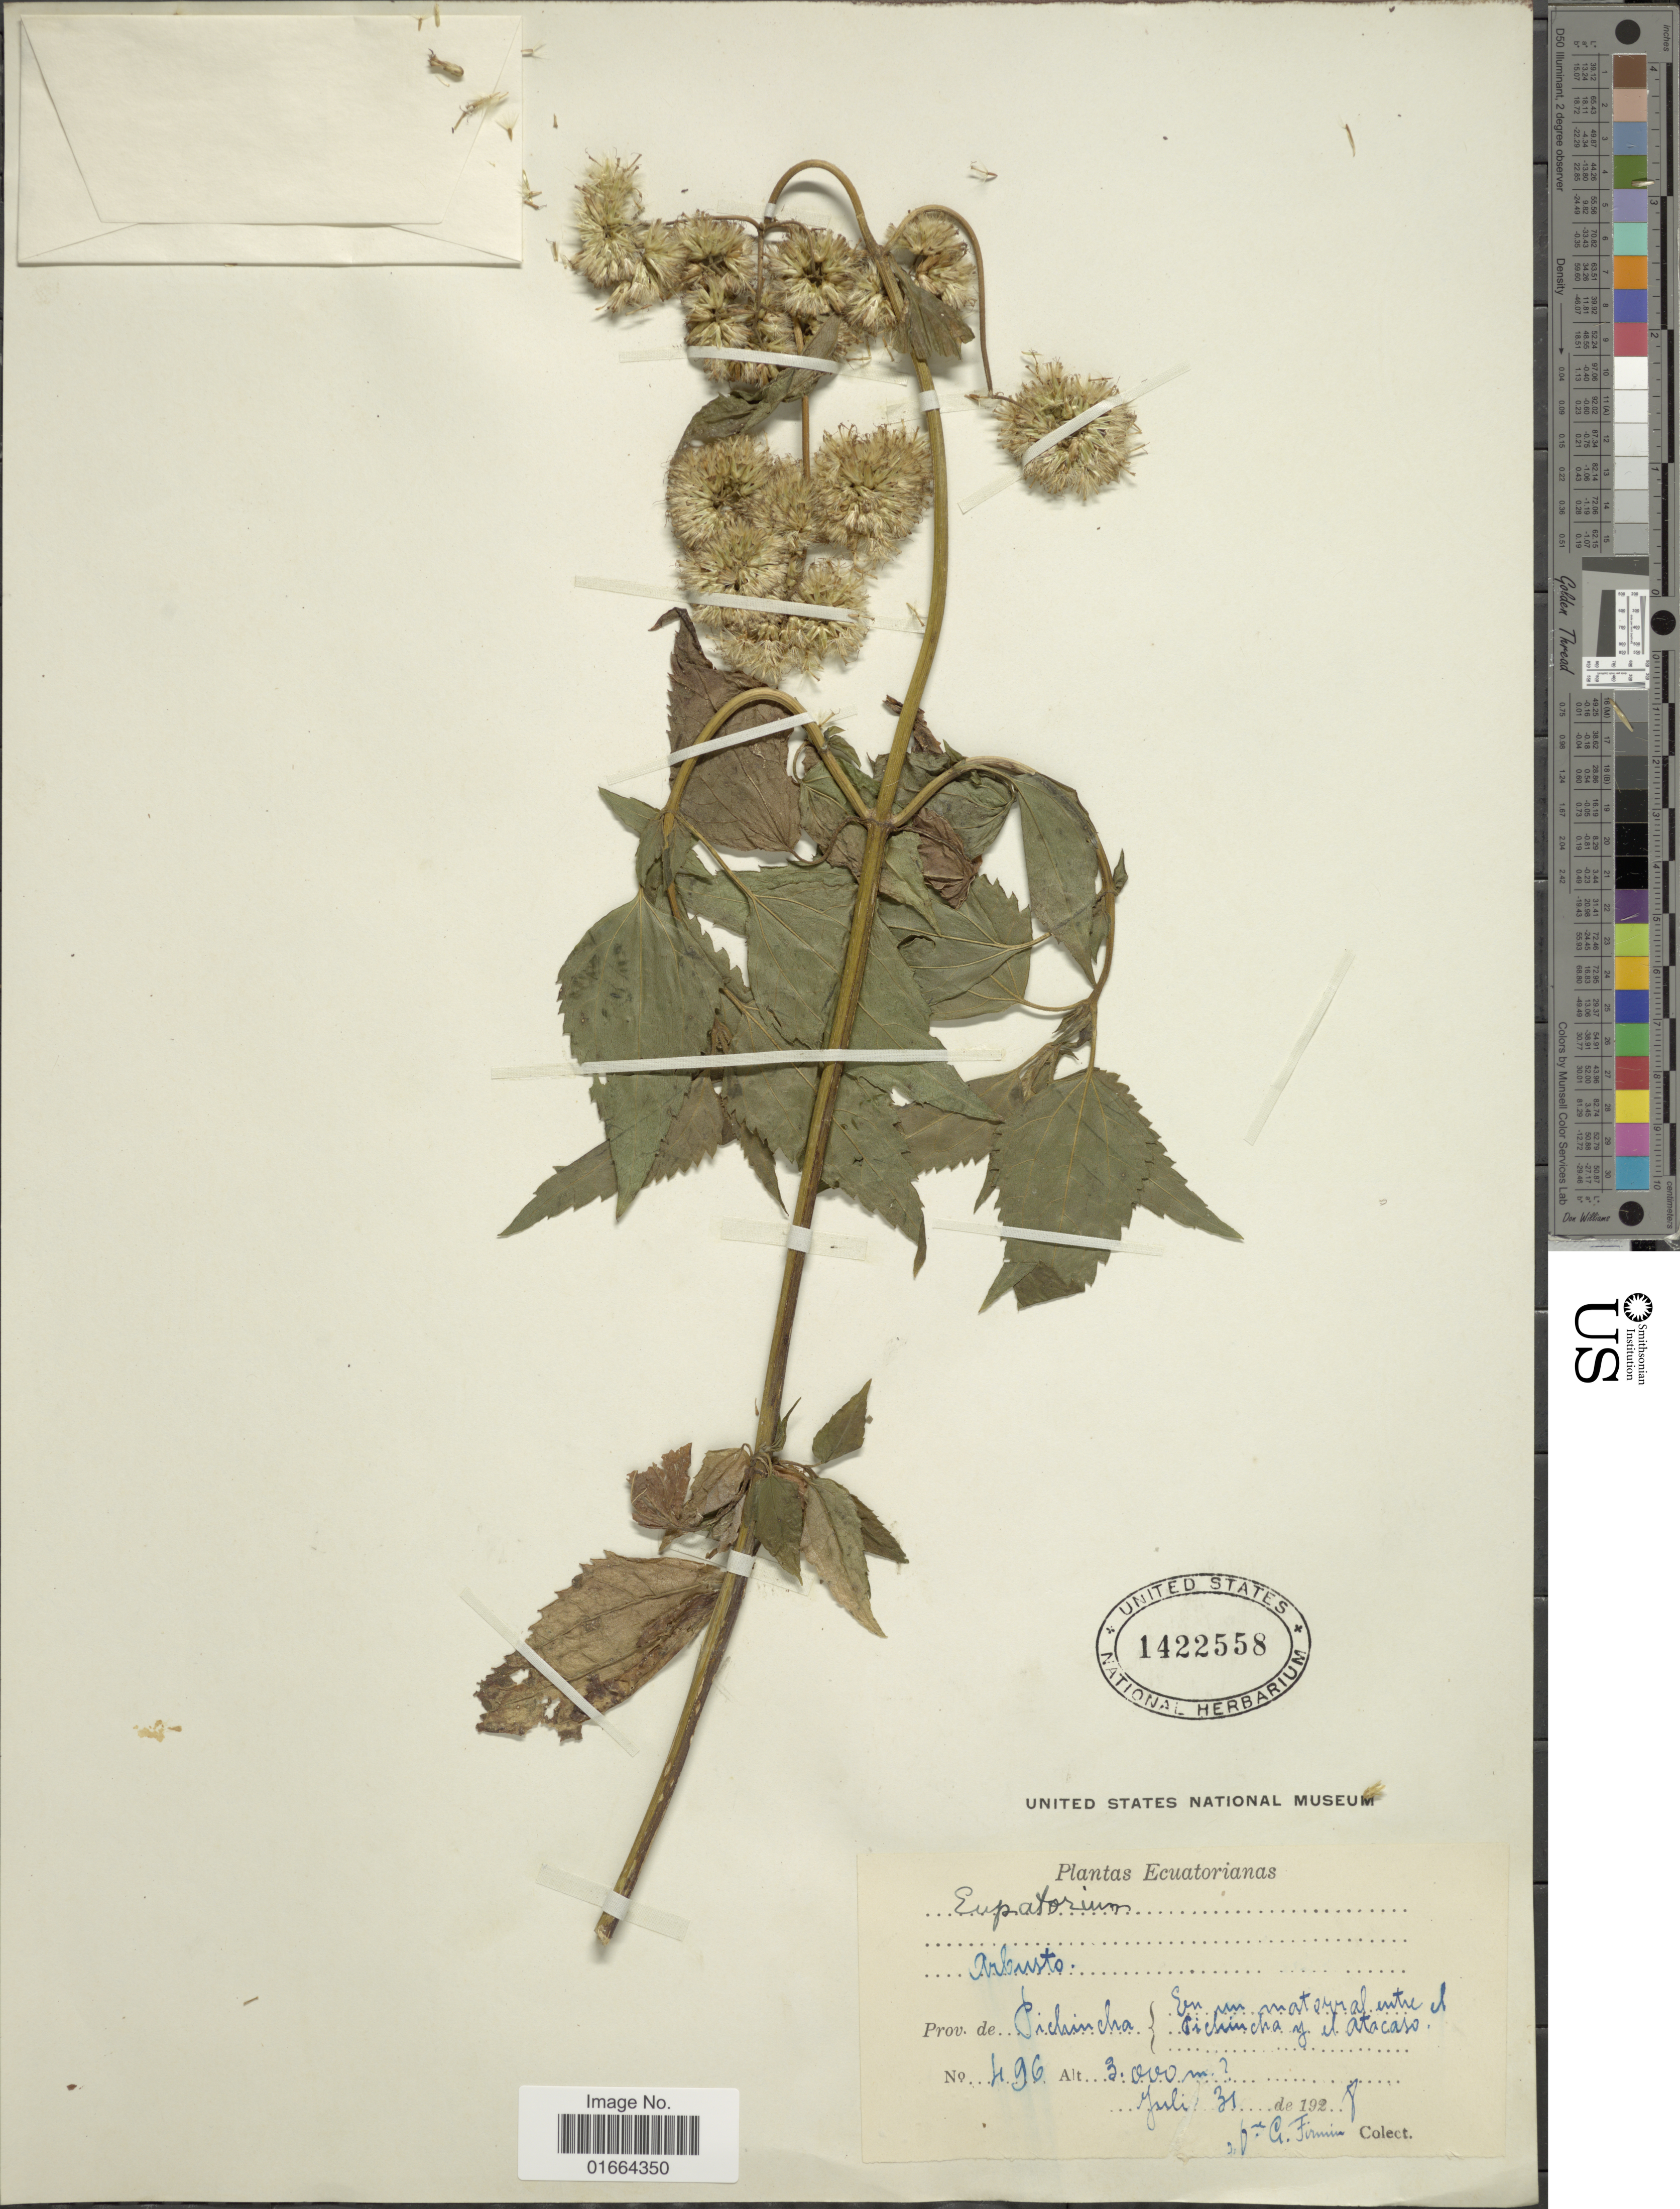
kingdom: Plantae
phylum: Tracheophyta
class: Magnoliopsida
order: Asterales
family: Asteraceae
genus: Asplundianthus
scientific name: Asplundianthus pseudoglomeratus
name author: (Hieron. in Sodiro) R.M. King & H. Rob.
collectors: F. Firmin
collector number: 496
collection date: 1928-07-31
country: Ecuador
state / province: Pichincha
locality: En un matorral entre el Pichincha y el Atacazo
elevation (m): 3000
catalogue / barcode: US 1422558